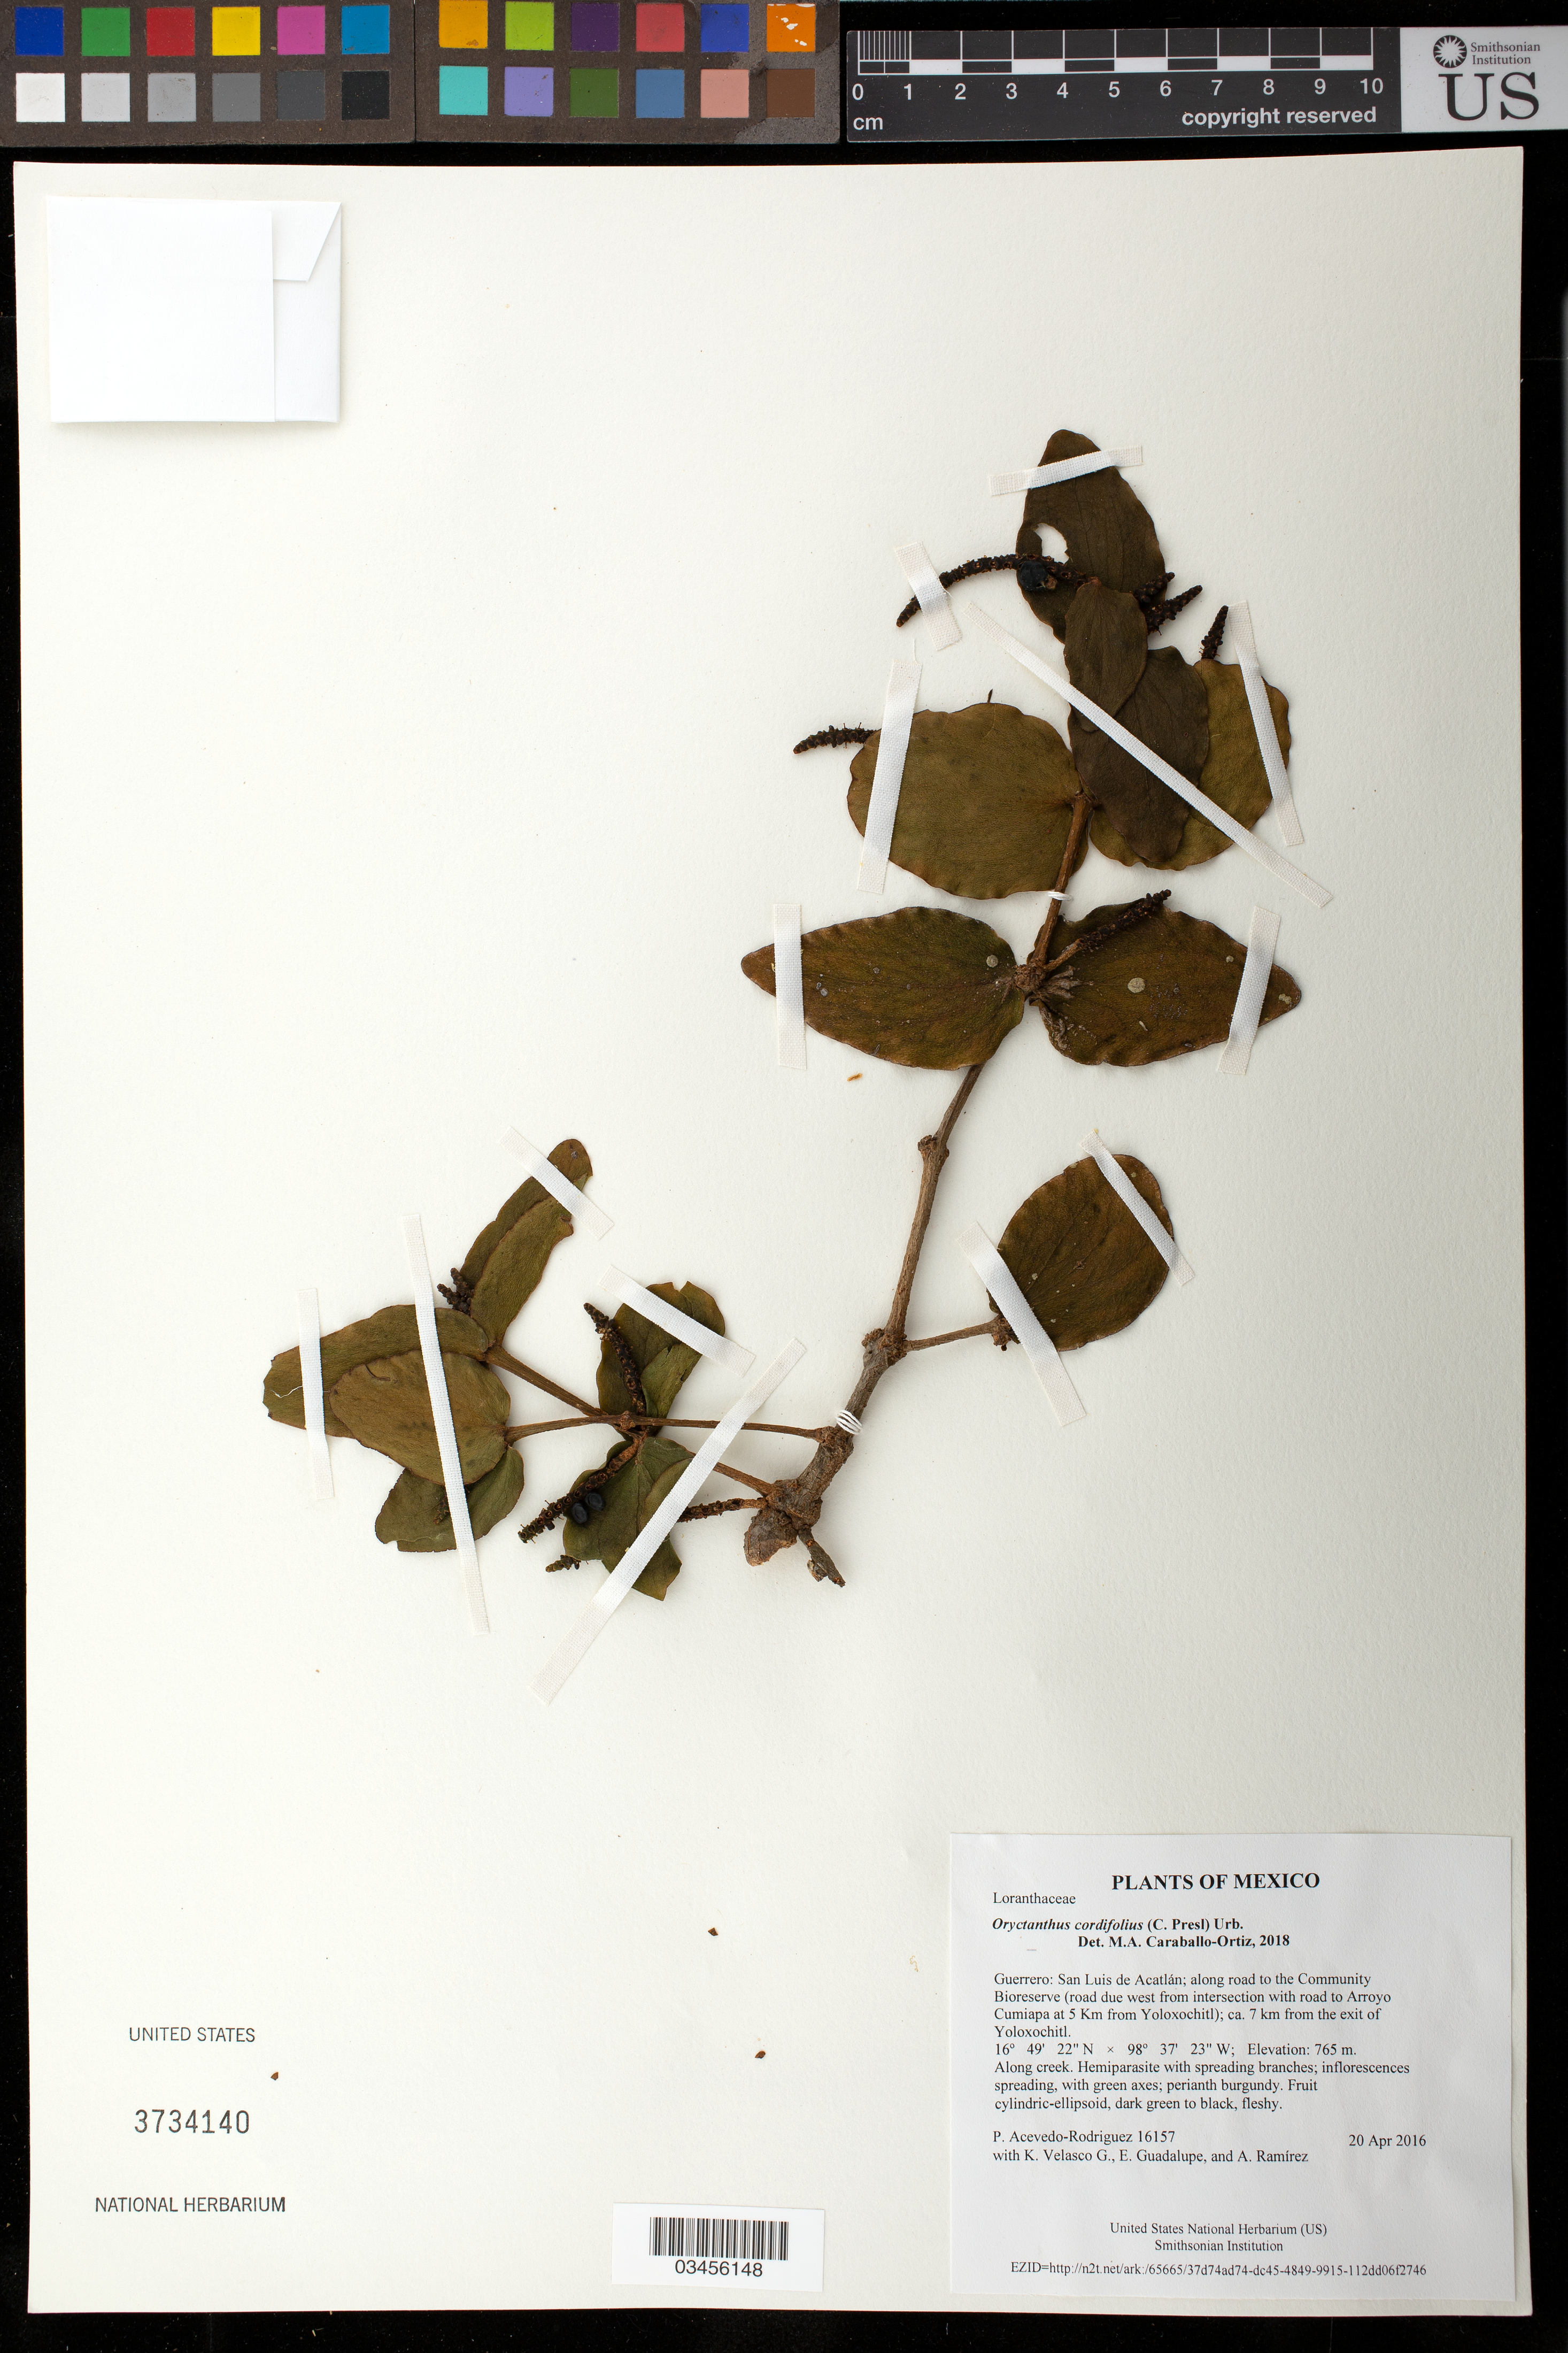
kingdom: Plantae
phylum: Tracheophyta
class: Magnoliopsida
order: Dilleniales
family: Dilleniaceae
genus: Davilla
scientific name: Davilla sp.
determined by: Acevedo-Rodríguez, P., (BOT), Smithsonian Institution - National Museum of Natural History (UNITED STATES)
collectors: P. Acevedo-Rodr., J. D. Amith, E. Salazar, C. Castaneda & A. Domingues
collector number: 16057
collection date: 2014-11-10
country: Mexico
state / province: Puebla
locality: Cuauhtemoc, Ayotoxco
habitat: Margin of road, remnant trees; open vegetation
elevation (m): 267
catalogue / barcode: US 3734140